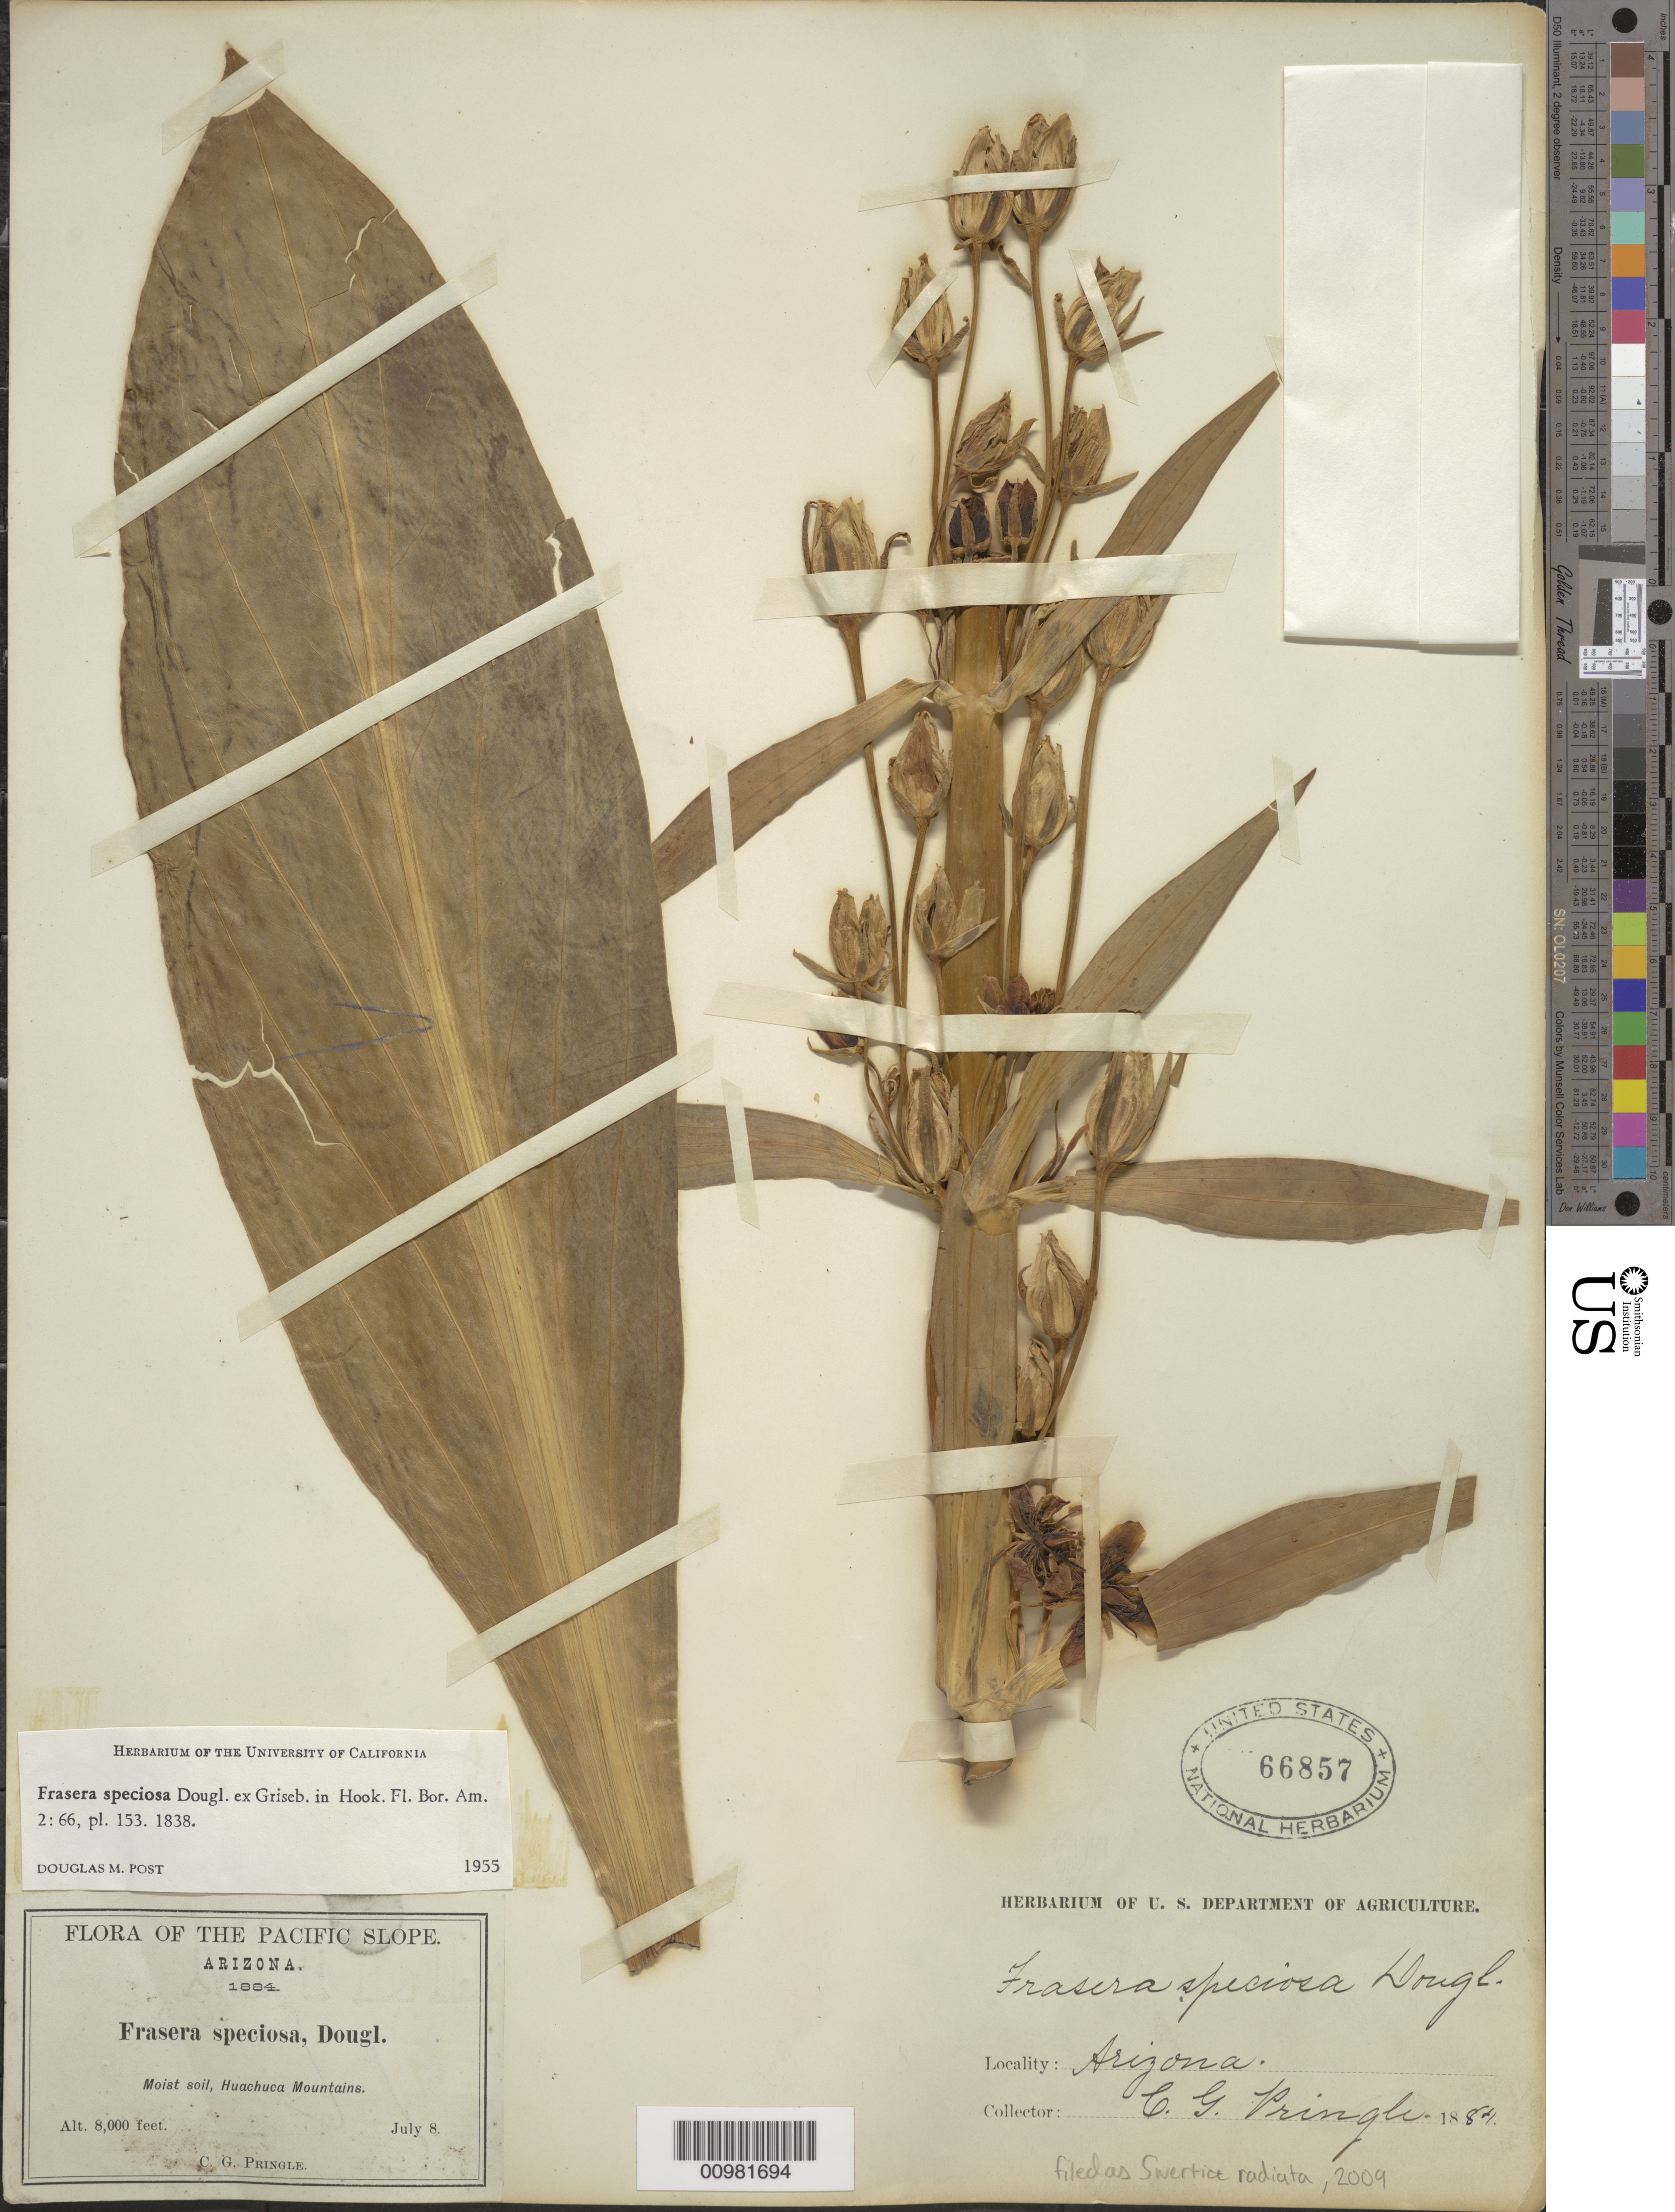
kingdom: Plantae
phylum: Tracheophyta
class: Magnoliopsida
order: Gentianales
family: Gentianaceae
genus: Swertia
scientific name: Swertia radiata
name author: (Kellogg) Kuntze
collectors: C. G. Pringle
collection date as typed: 08 Jul 1884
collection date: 1884-07-08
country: United States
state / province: Arizona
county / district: Cochise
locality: Huachuachuca Mts.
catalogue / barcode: US 66857